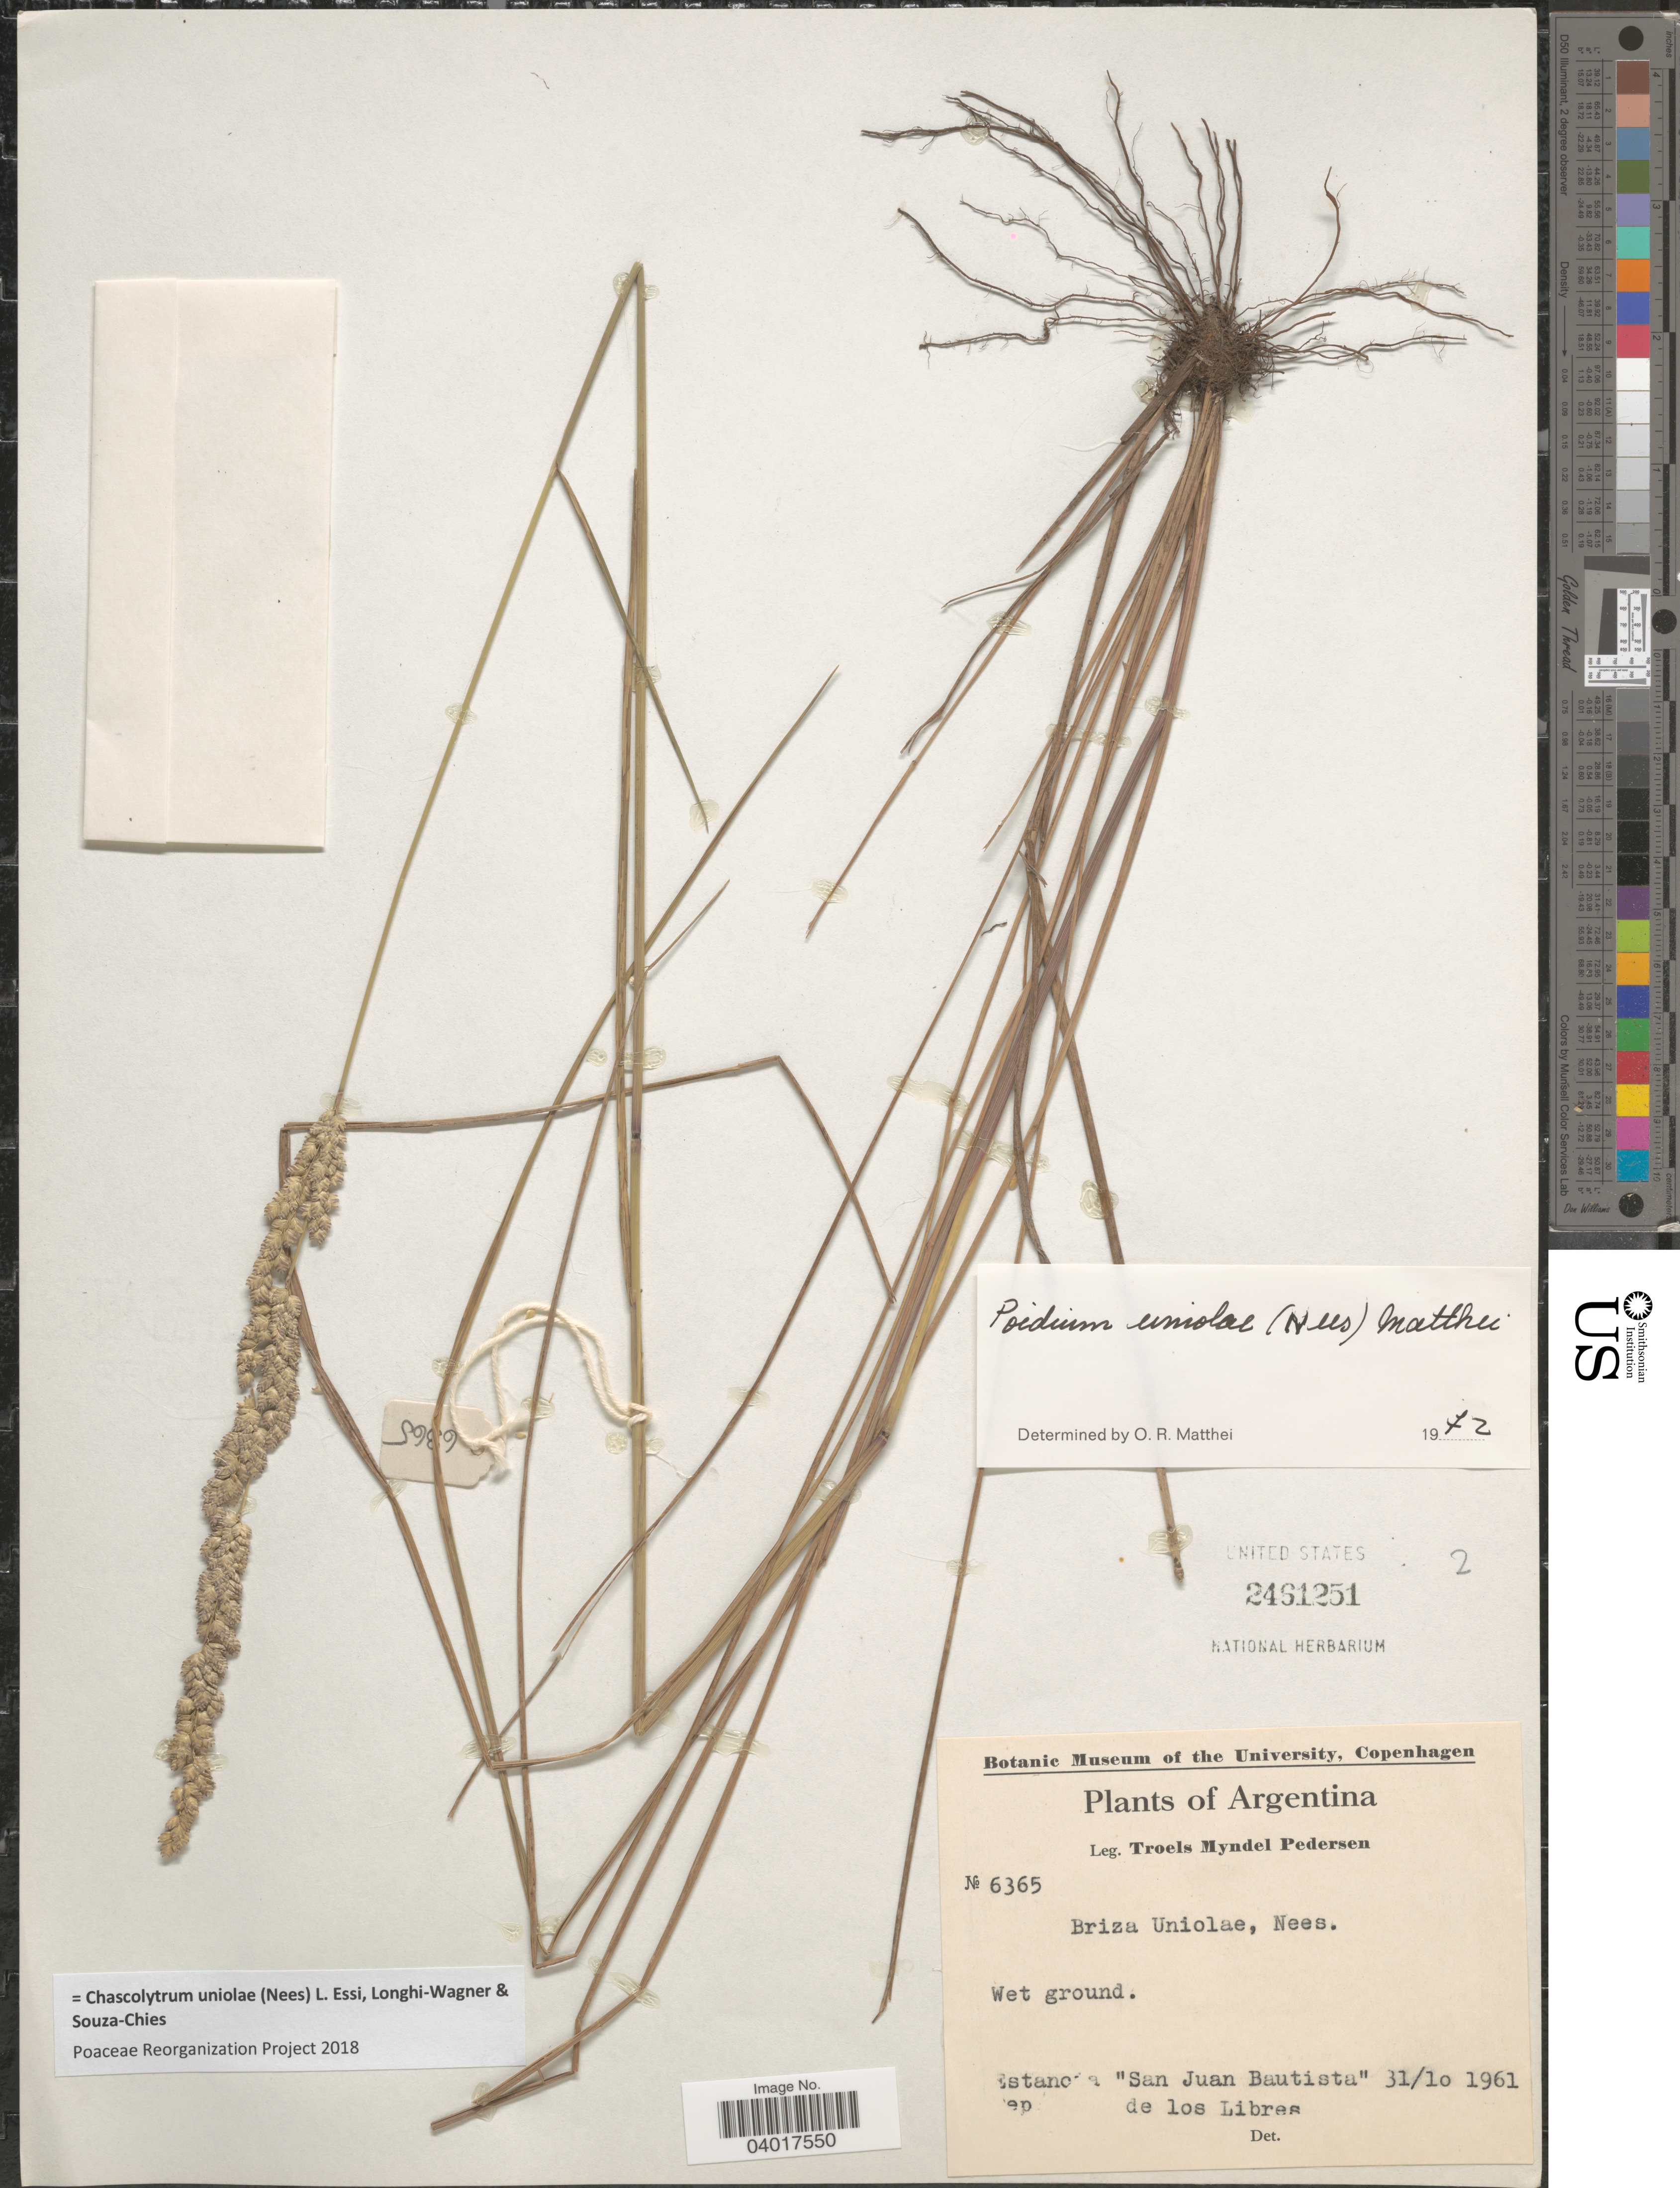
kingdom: Plantae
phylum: Tracheophyta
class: Liliopsida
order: Poales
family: Poaceae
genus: Chascolytrum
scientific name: Chascolytrum uniolae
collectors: T. Pederson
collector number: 6365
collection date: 1961-10-31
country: Argentina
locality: Estancia "San Juan Bautista". Dep. de los Libres.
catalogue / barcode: US 2461251